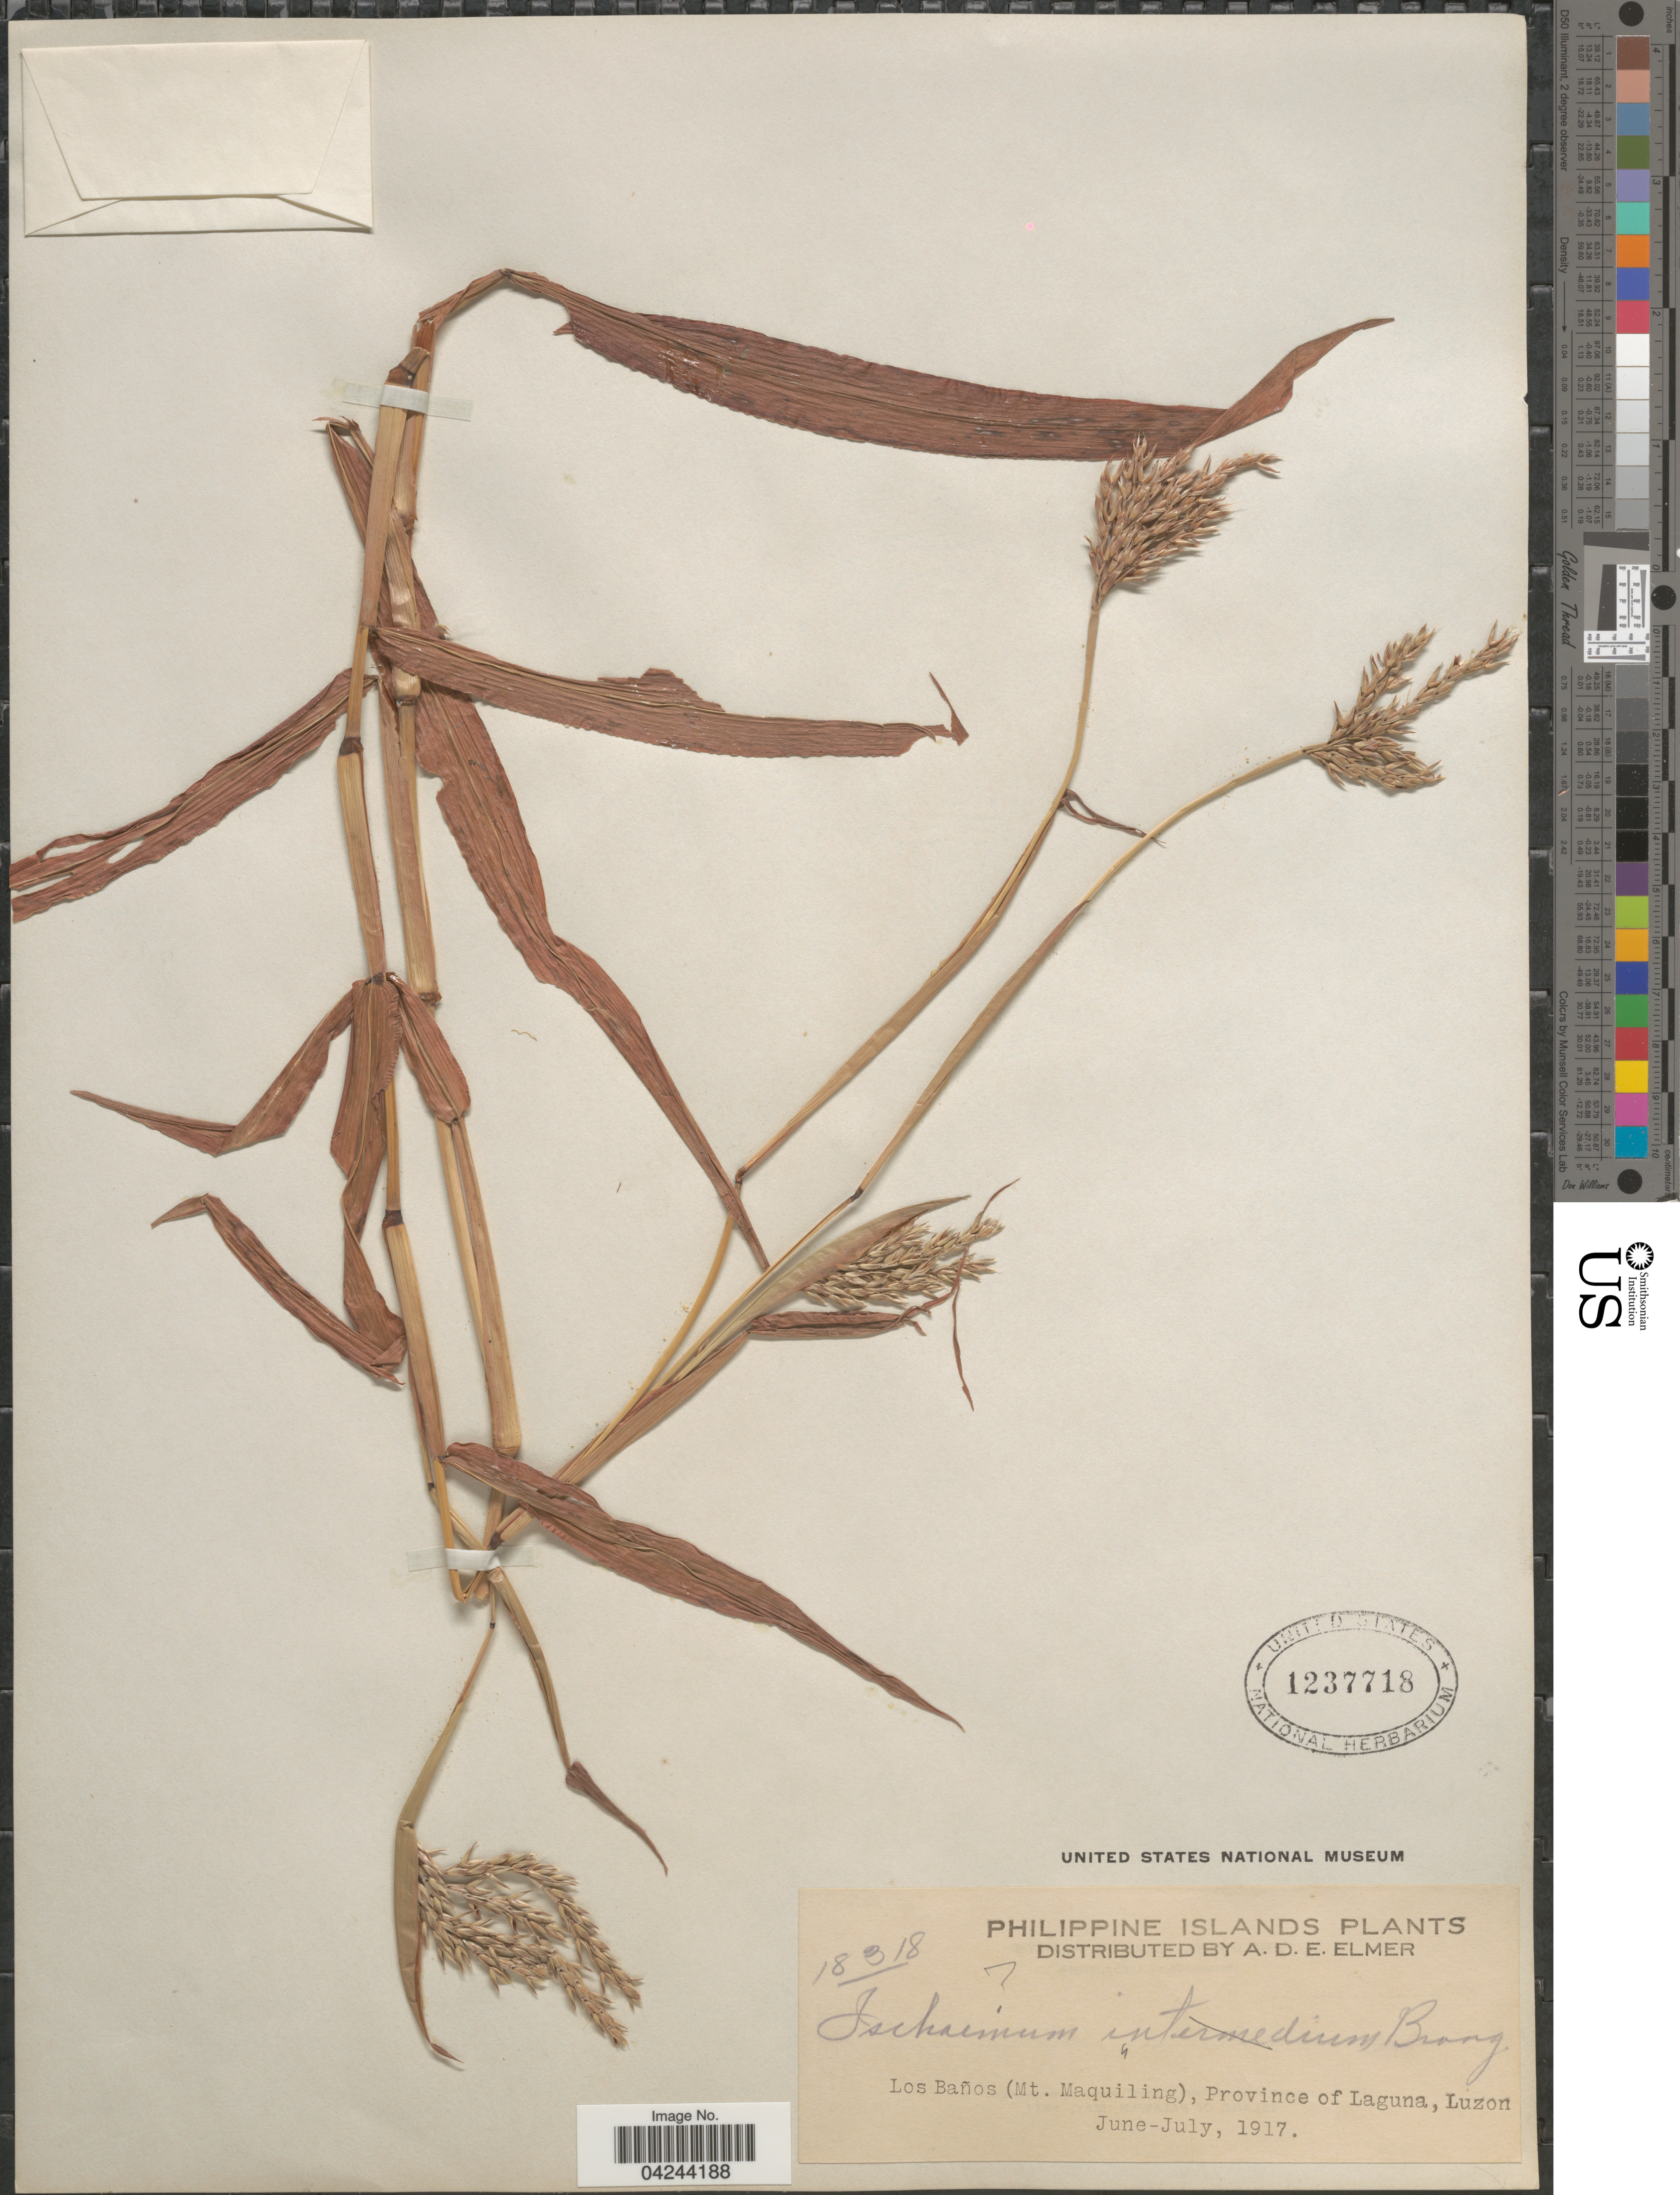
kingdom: Plantae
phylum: Tracheophyta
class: Liliopsida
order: Poales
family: Poaceae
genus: Ischaemum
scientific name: Ischaemum polystachyum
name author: J. Presl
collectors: A. D. E. Elmer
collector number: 18318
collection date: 1917-06/1917-07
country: Philippines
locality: Philippine Islands. Los Baños (Mt. Maquiling), Province of Laguna, Luzon.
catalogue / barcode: US 1237718